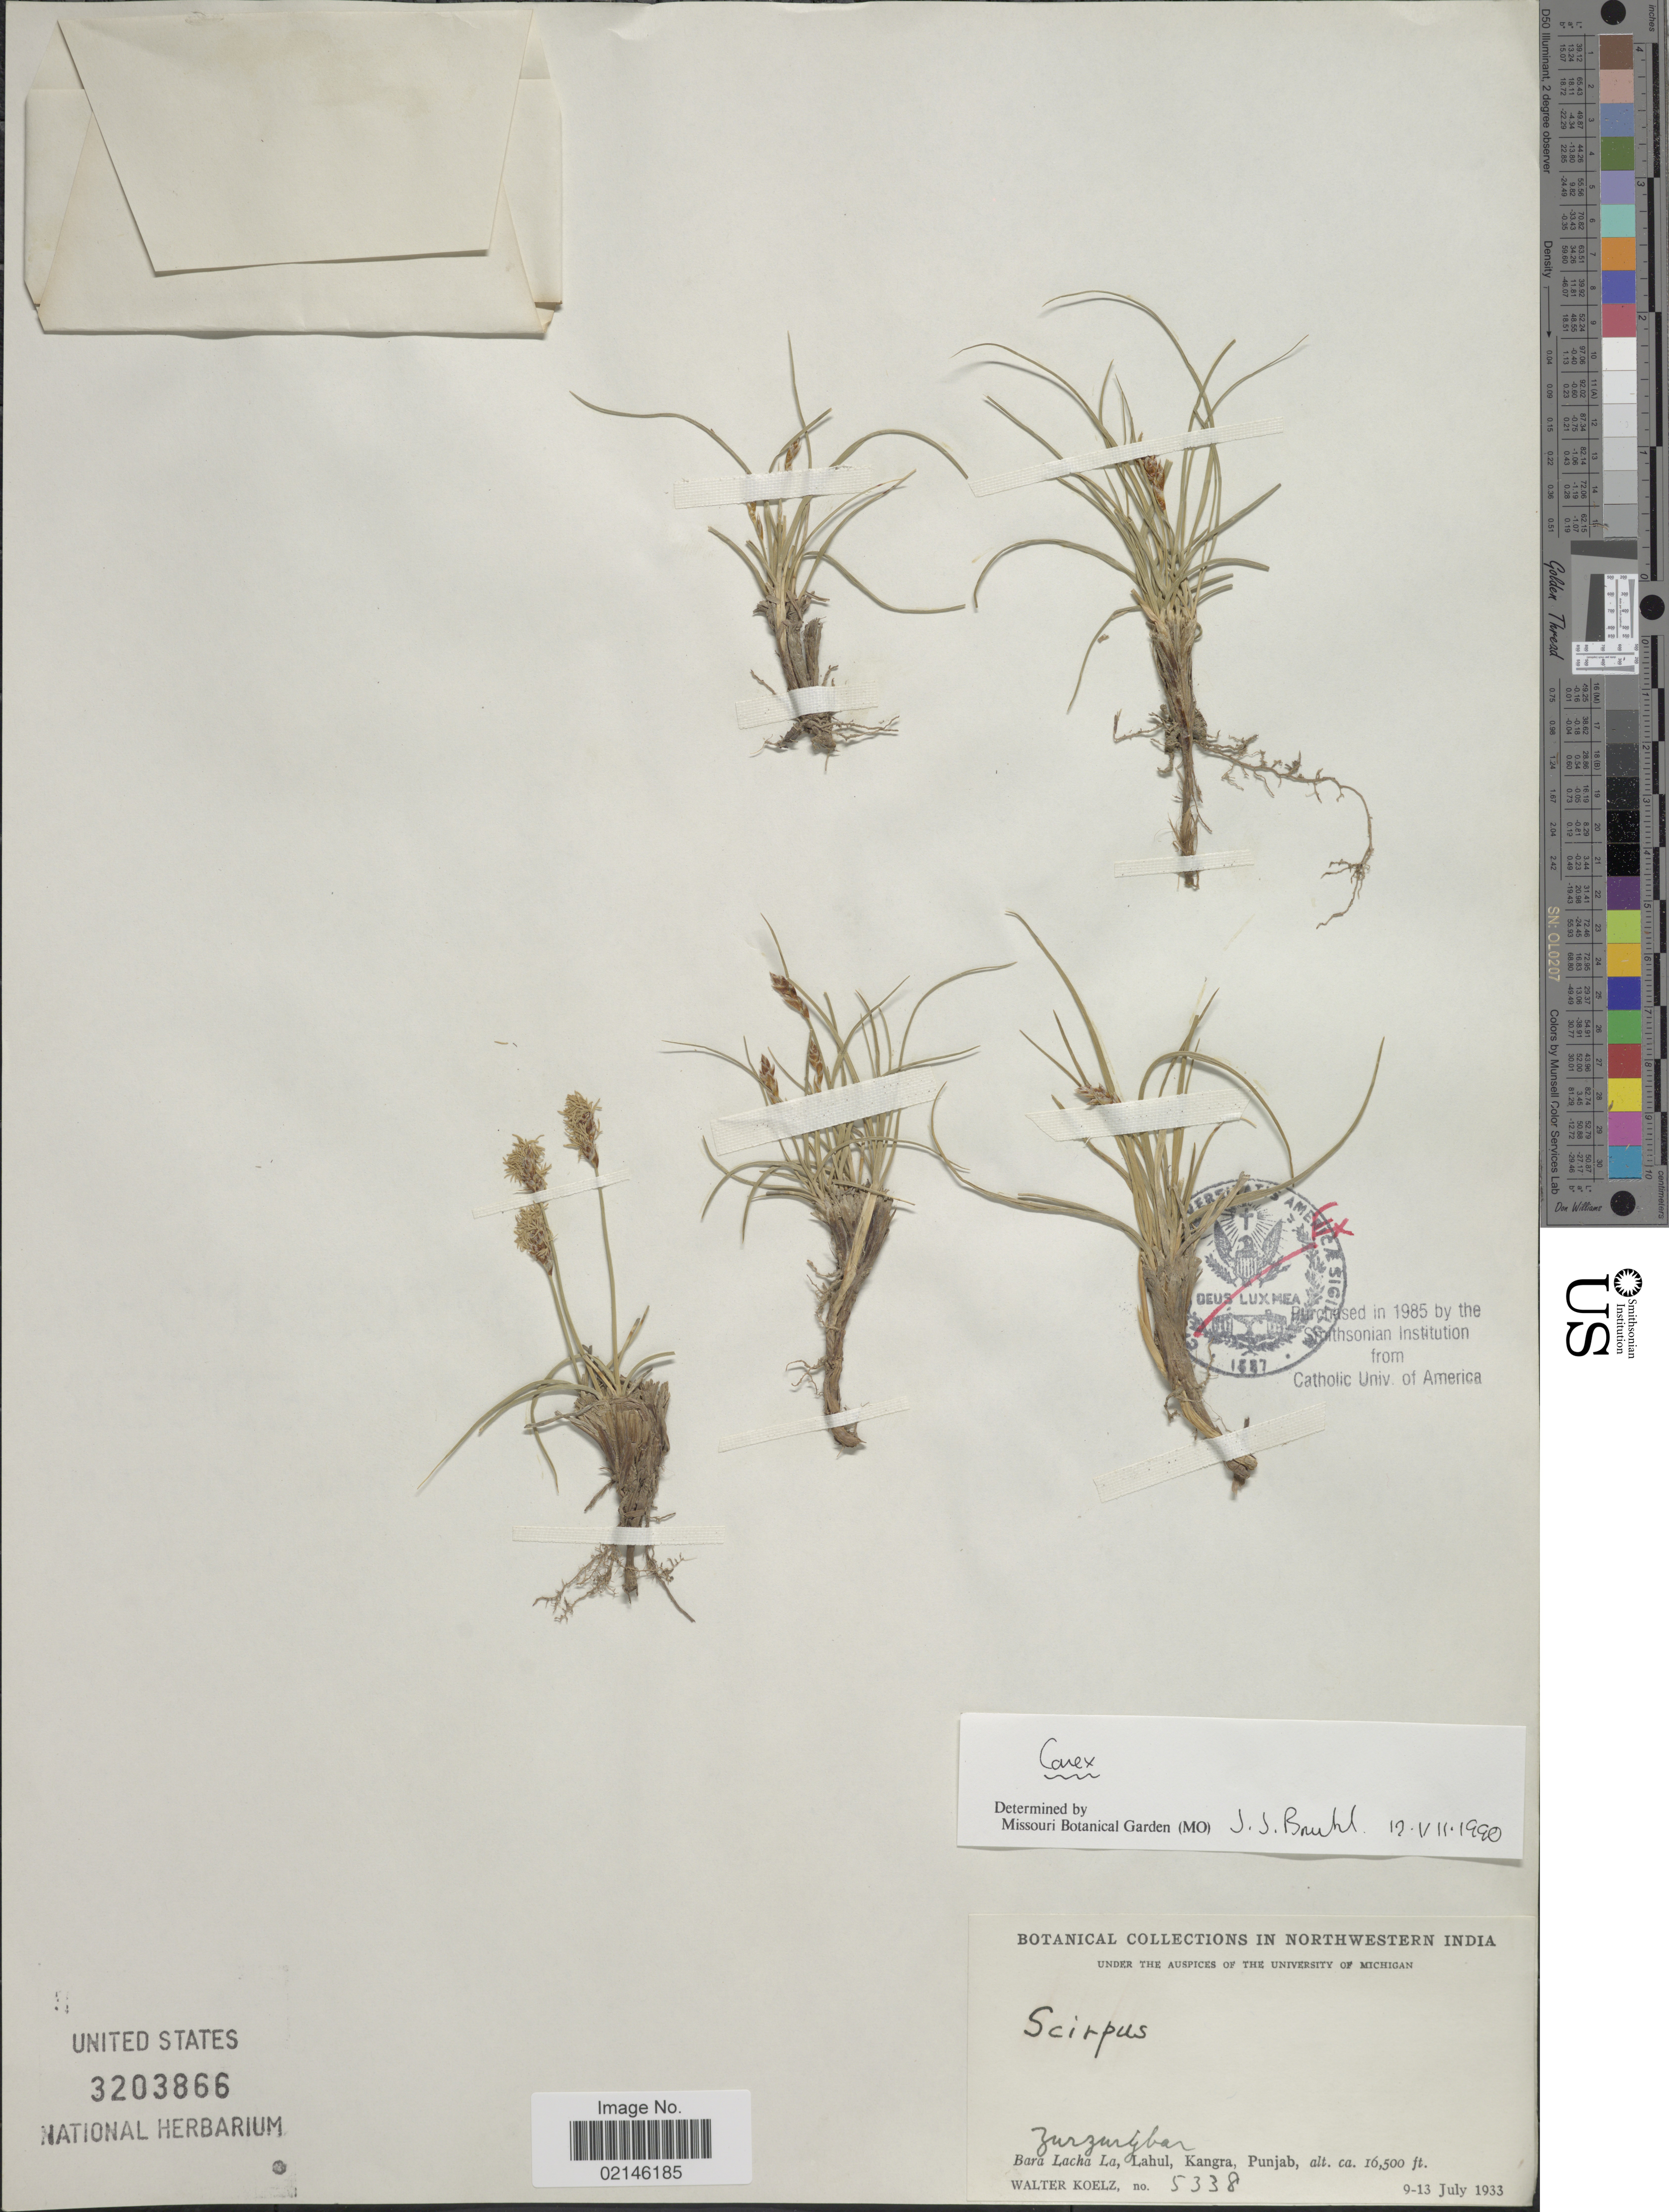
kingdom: Plantae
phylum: Tracheophyta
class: Liliopsida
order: Poales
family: Cyperaceae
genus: Carex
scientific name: Carex sp.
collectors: W. N. Koelz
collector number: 5338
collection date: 1933-07-09/1933-07-13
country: India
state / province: Punjab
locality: Northwestern India. Zurzugber [interpreted]. Bara Lacha La, Lahul, Kangra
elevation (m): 5029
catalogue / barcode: US 3203866